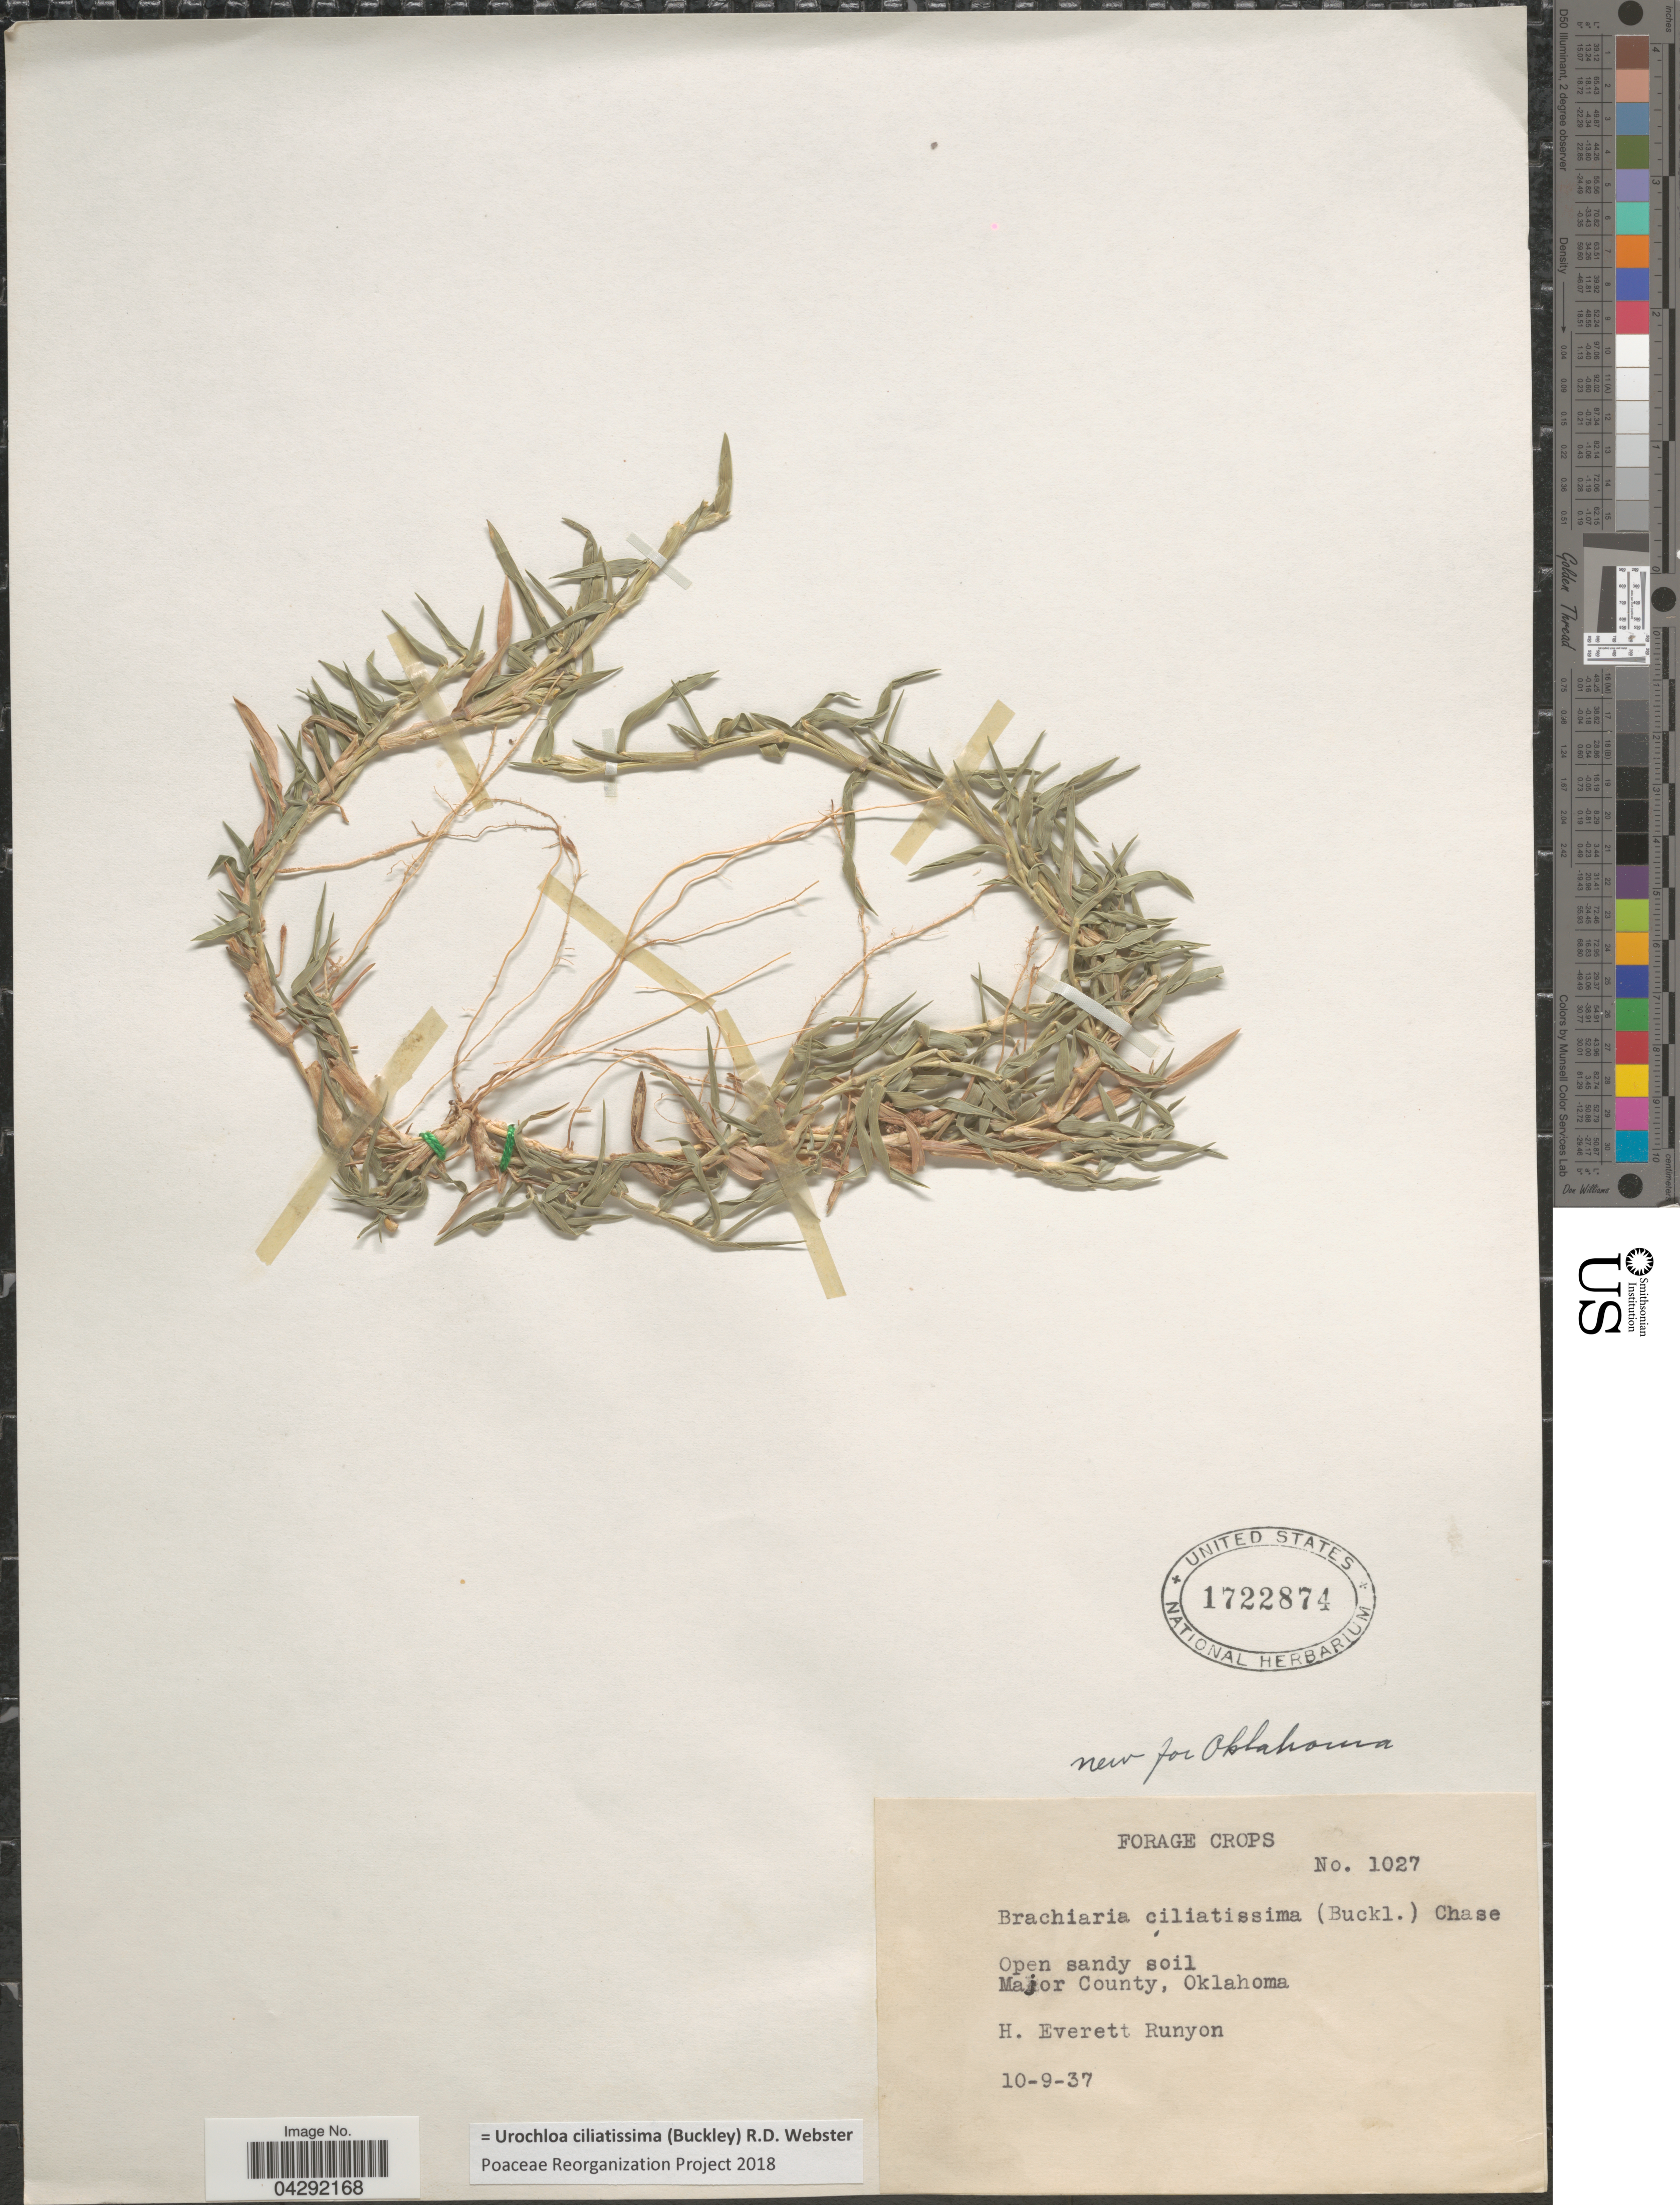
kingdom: Plantae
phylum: Tracheophyta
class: Liliopsida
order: Poales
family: Poaceae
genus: Urochloa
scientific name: Urochloa ciliatissima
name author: (Buckley) R.D. Webster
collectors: H. E. Runyon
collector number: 1027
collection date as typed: Transcribed d/m/y: 9/10/37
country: United States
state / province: Oklahoma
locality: Open sandy soil. Major County.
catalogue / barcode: US 1722874